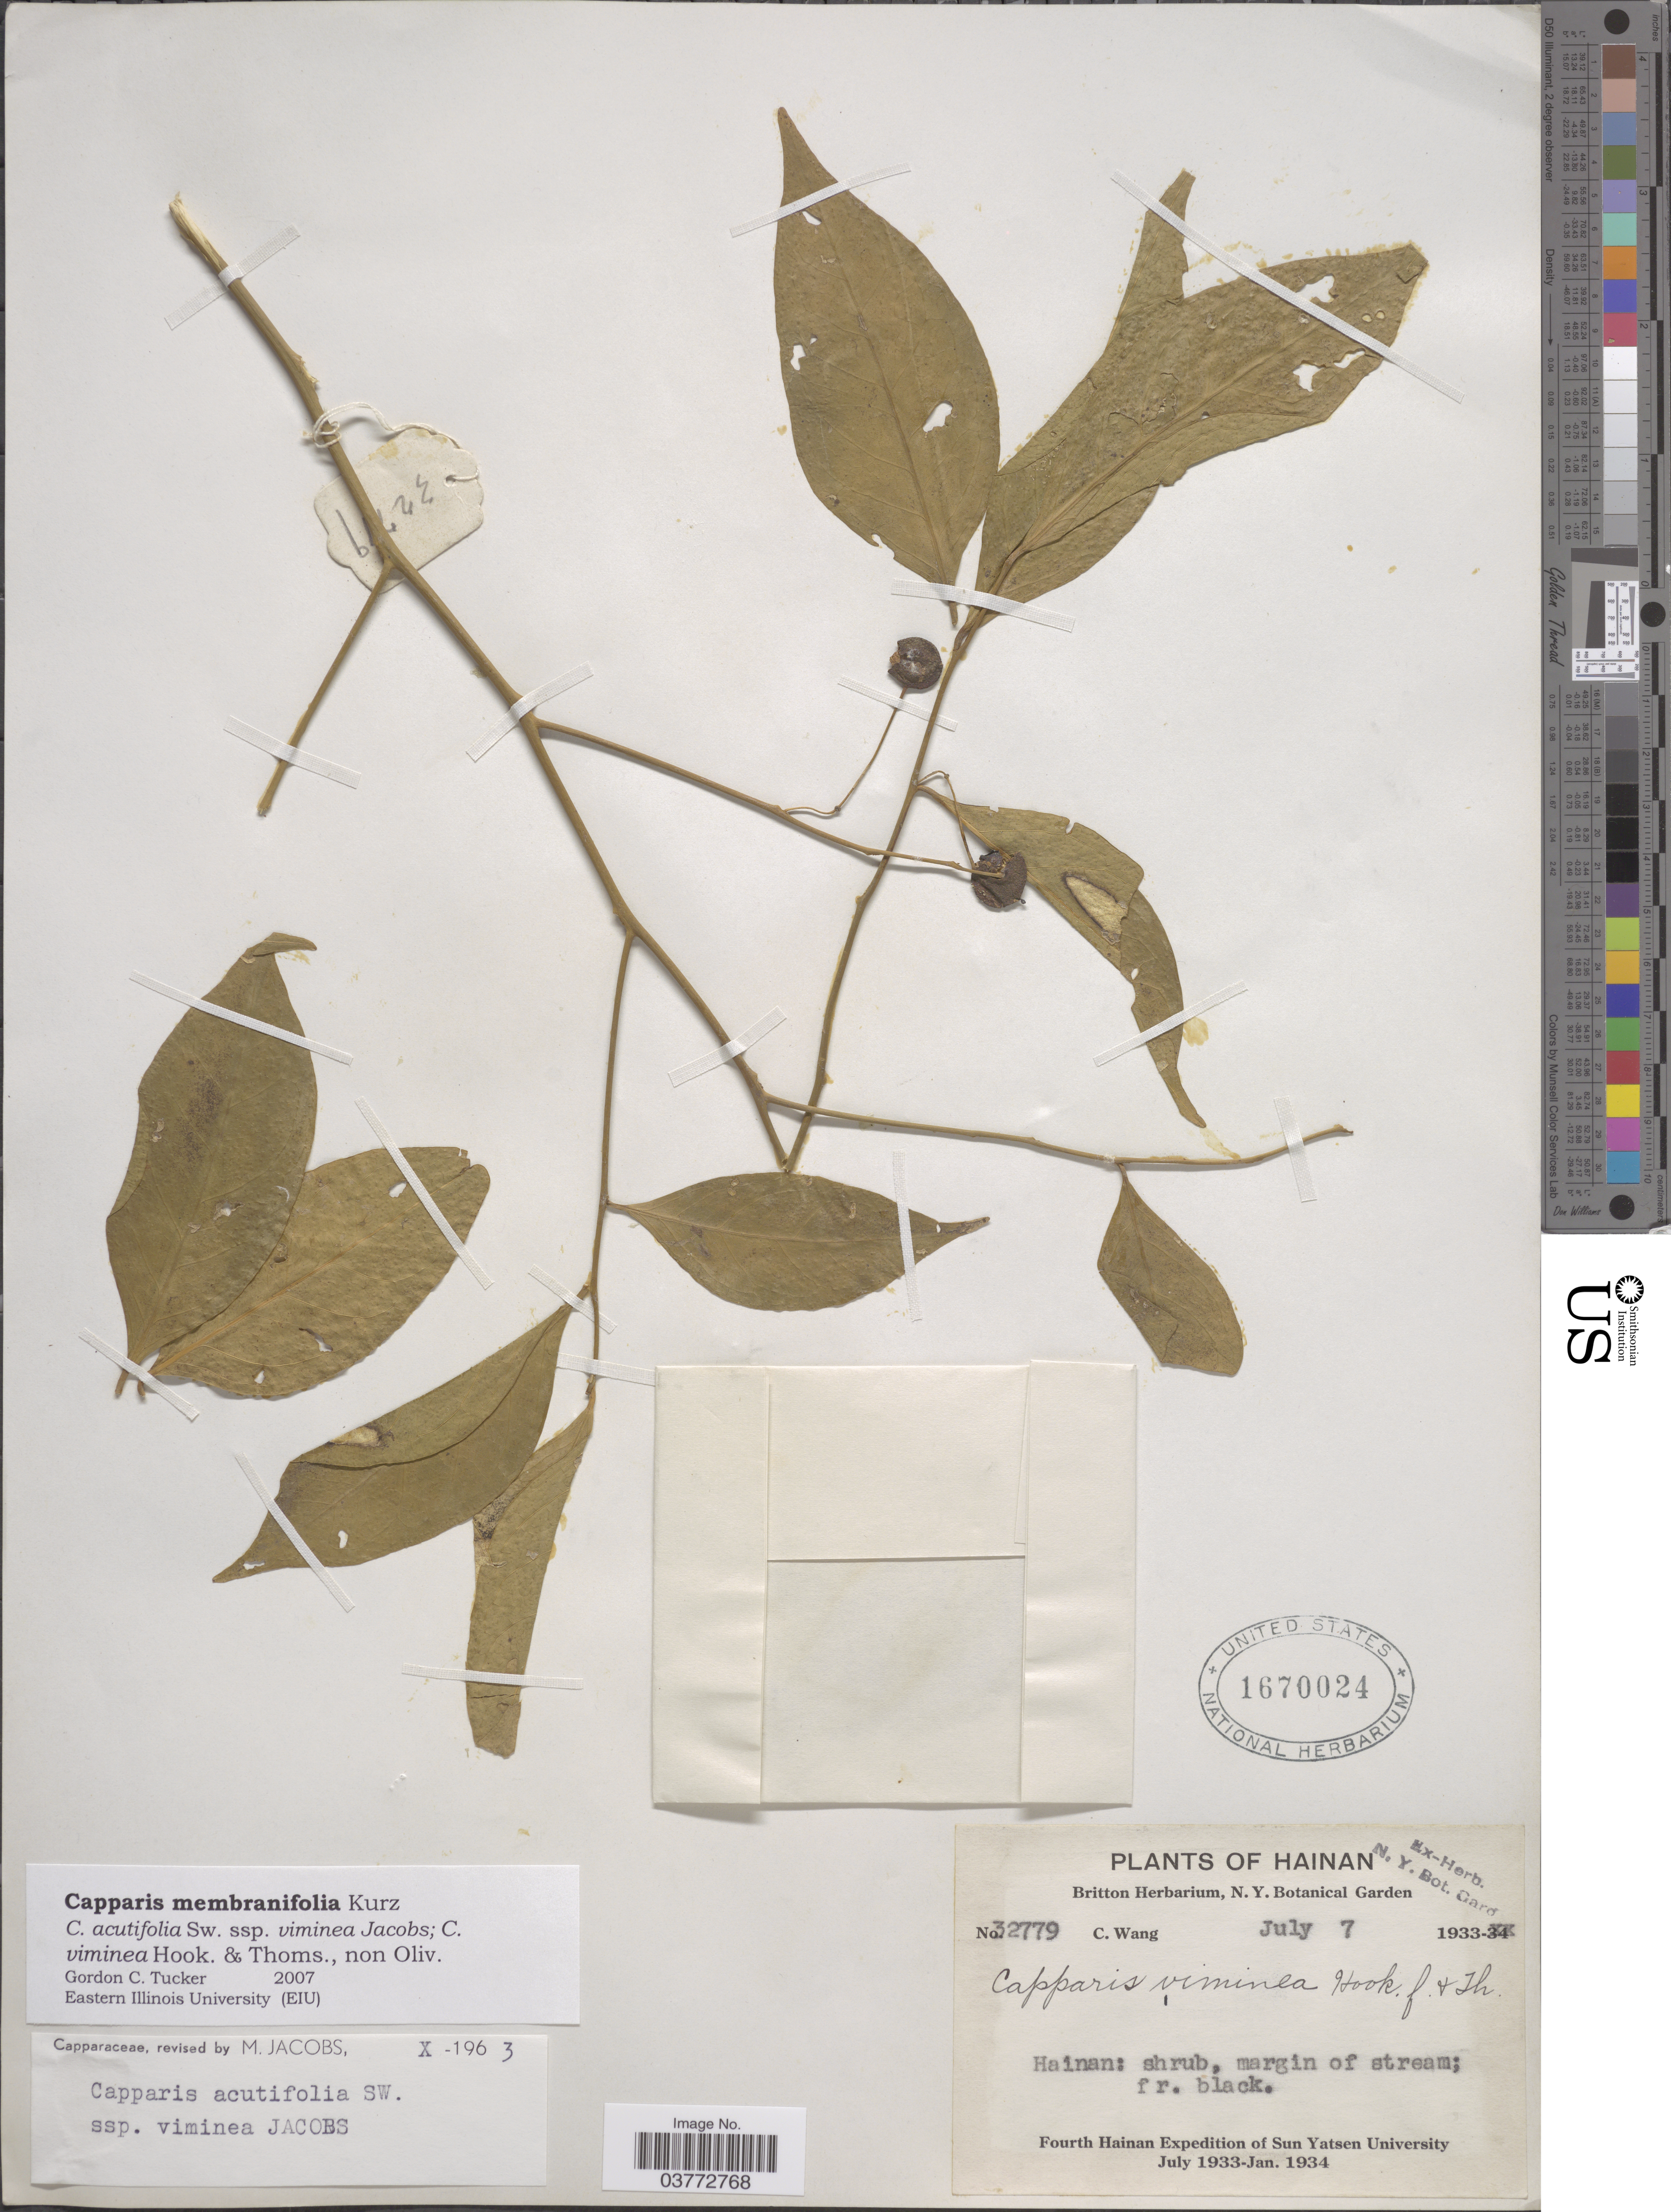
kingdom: Plantae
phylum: Tracheophyta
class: Magnoliopsida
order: Brassicales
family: Capparaceae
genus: Capparis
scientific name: Capparis membranifolia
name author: Kurz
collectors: C. Wang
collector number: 32779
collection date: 1933-07-07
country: China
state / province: Hainan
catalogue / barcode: US 1670024